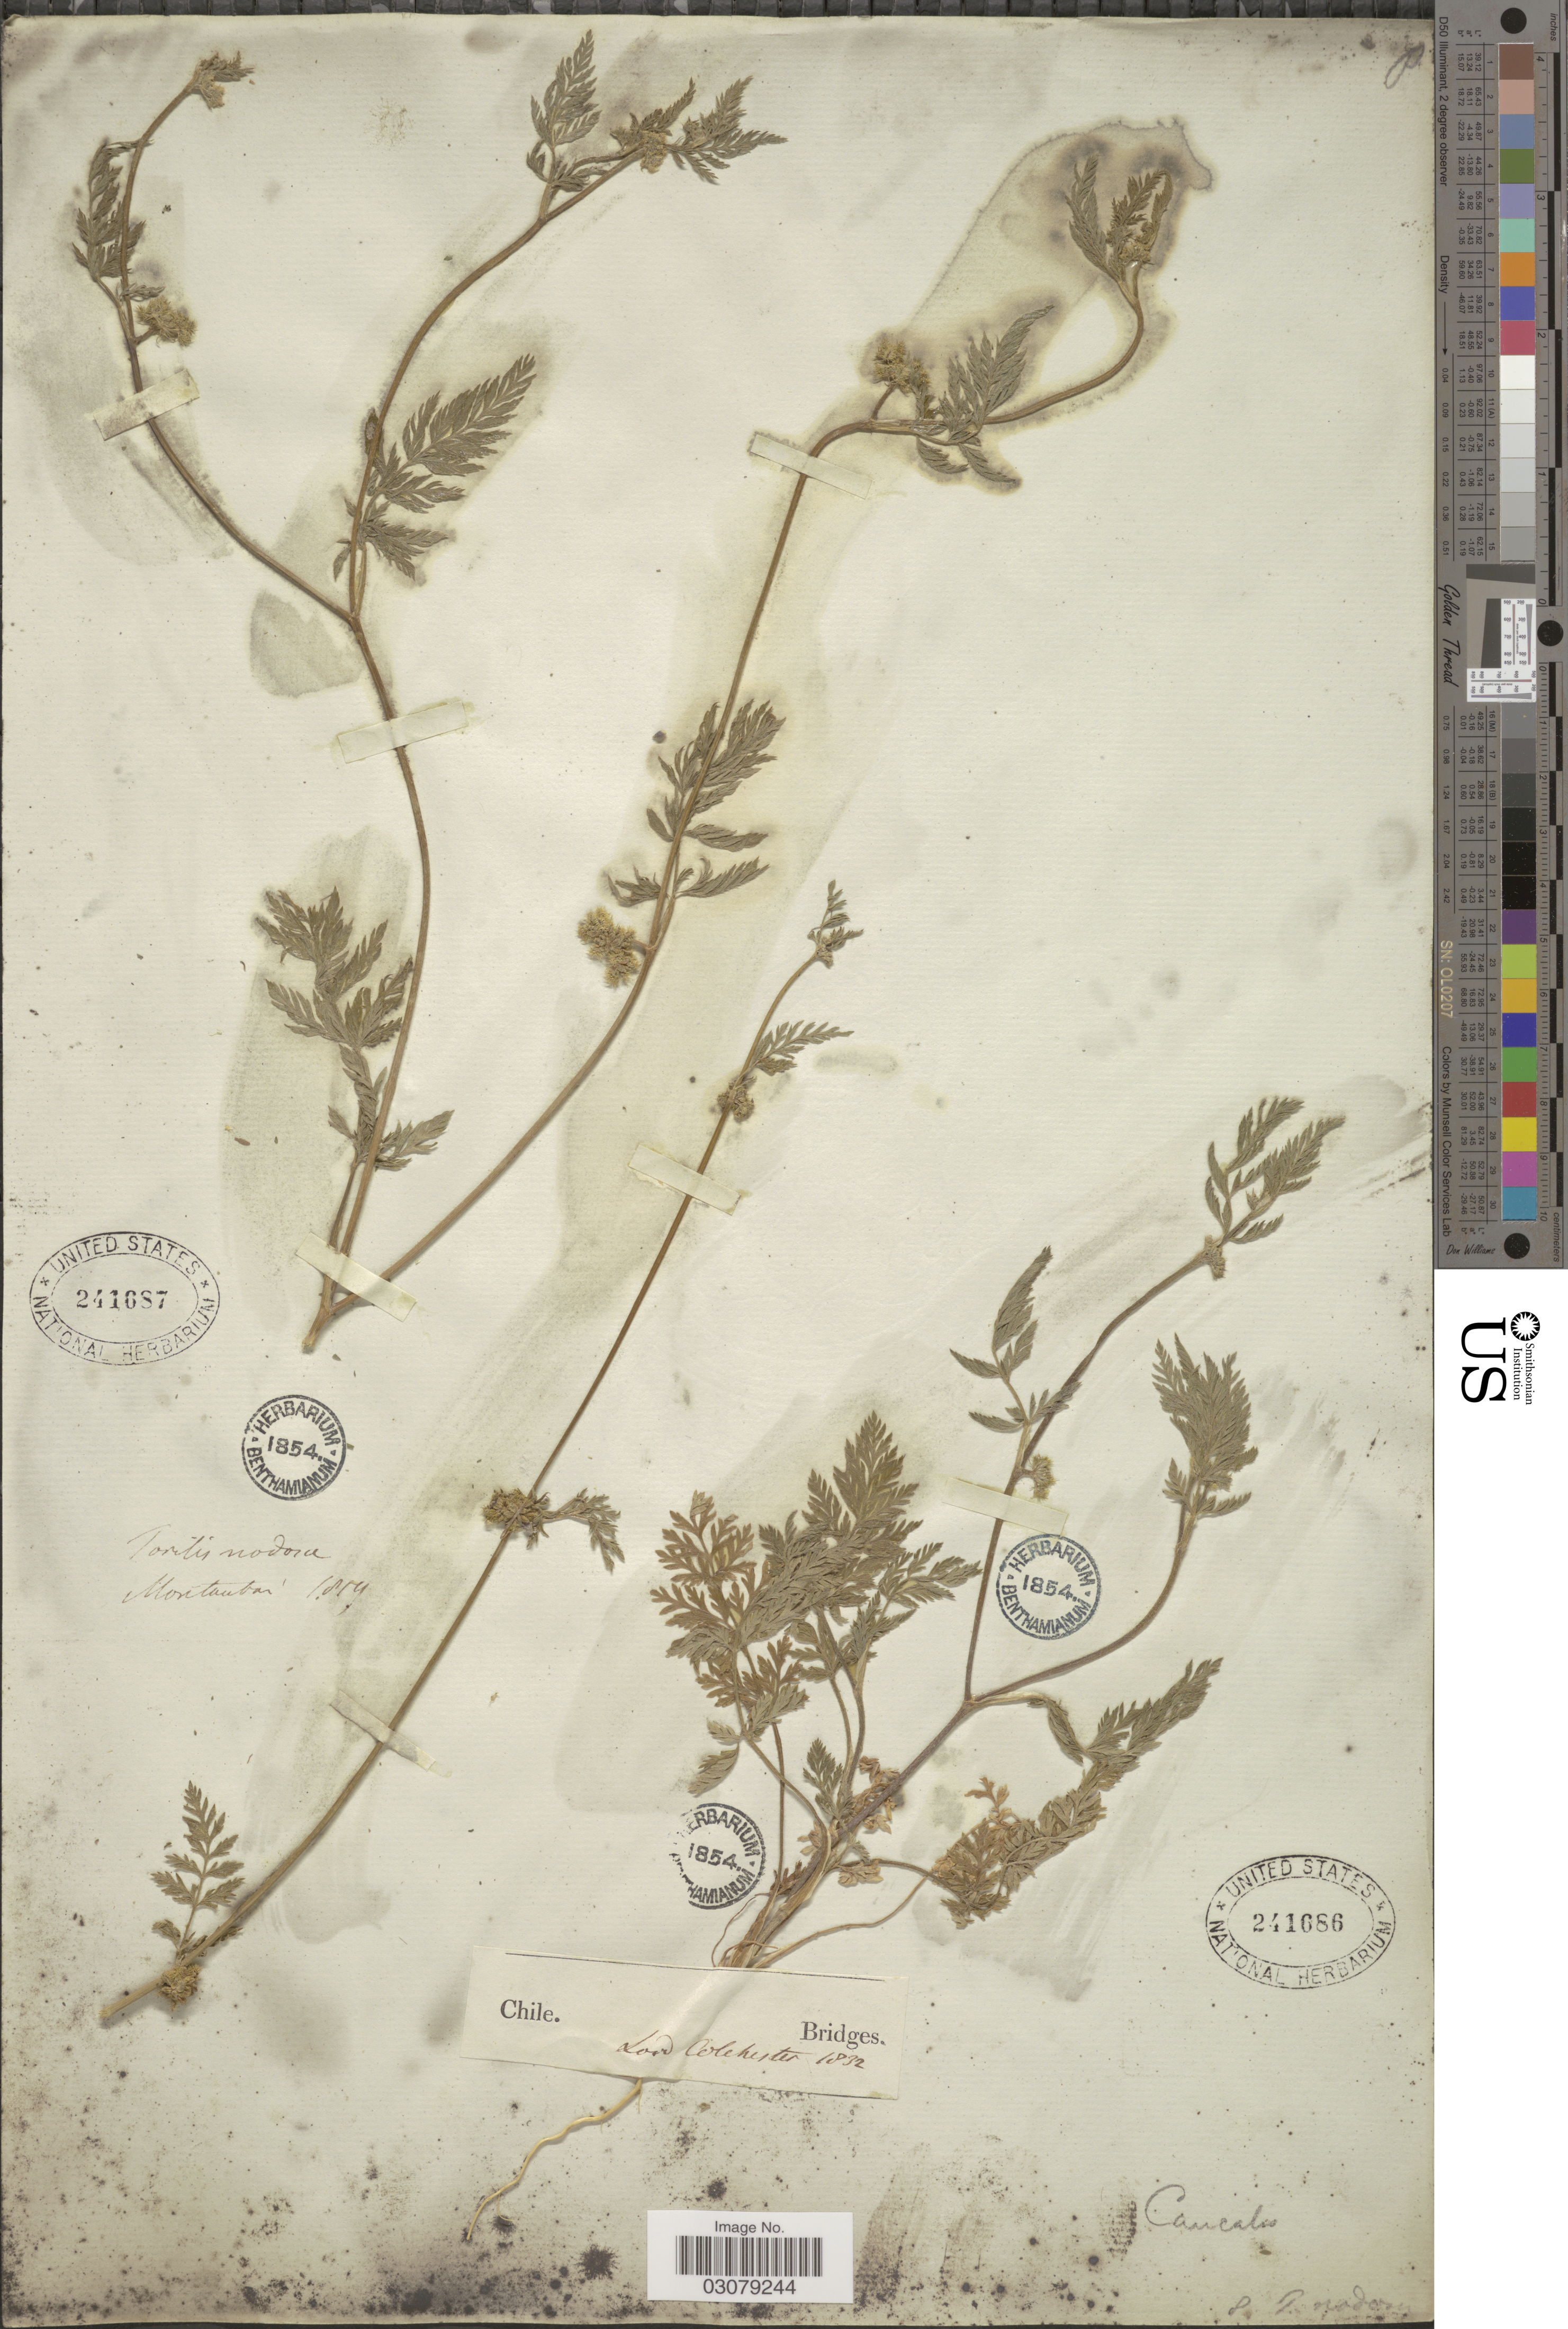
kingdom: Plantae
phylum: Tracheophyta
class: Magnoliopsida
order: Apiales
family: Apiaceae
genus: Torilis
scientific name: Torilis nodosa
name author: (L.) Gaertn.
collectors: Bridges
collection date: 1832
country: Chile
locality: Low [interpreted] Colchester [interpreted].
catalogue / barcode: US 241686-2